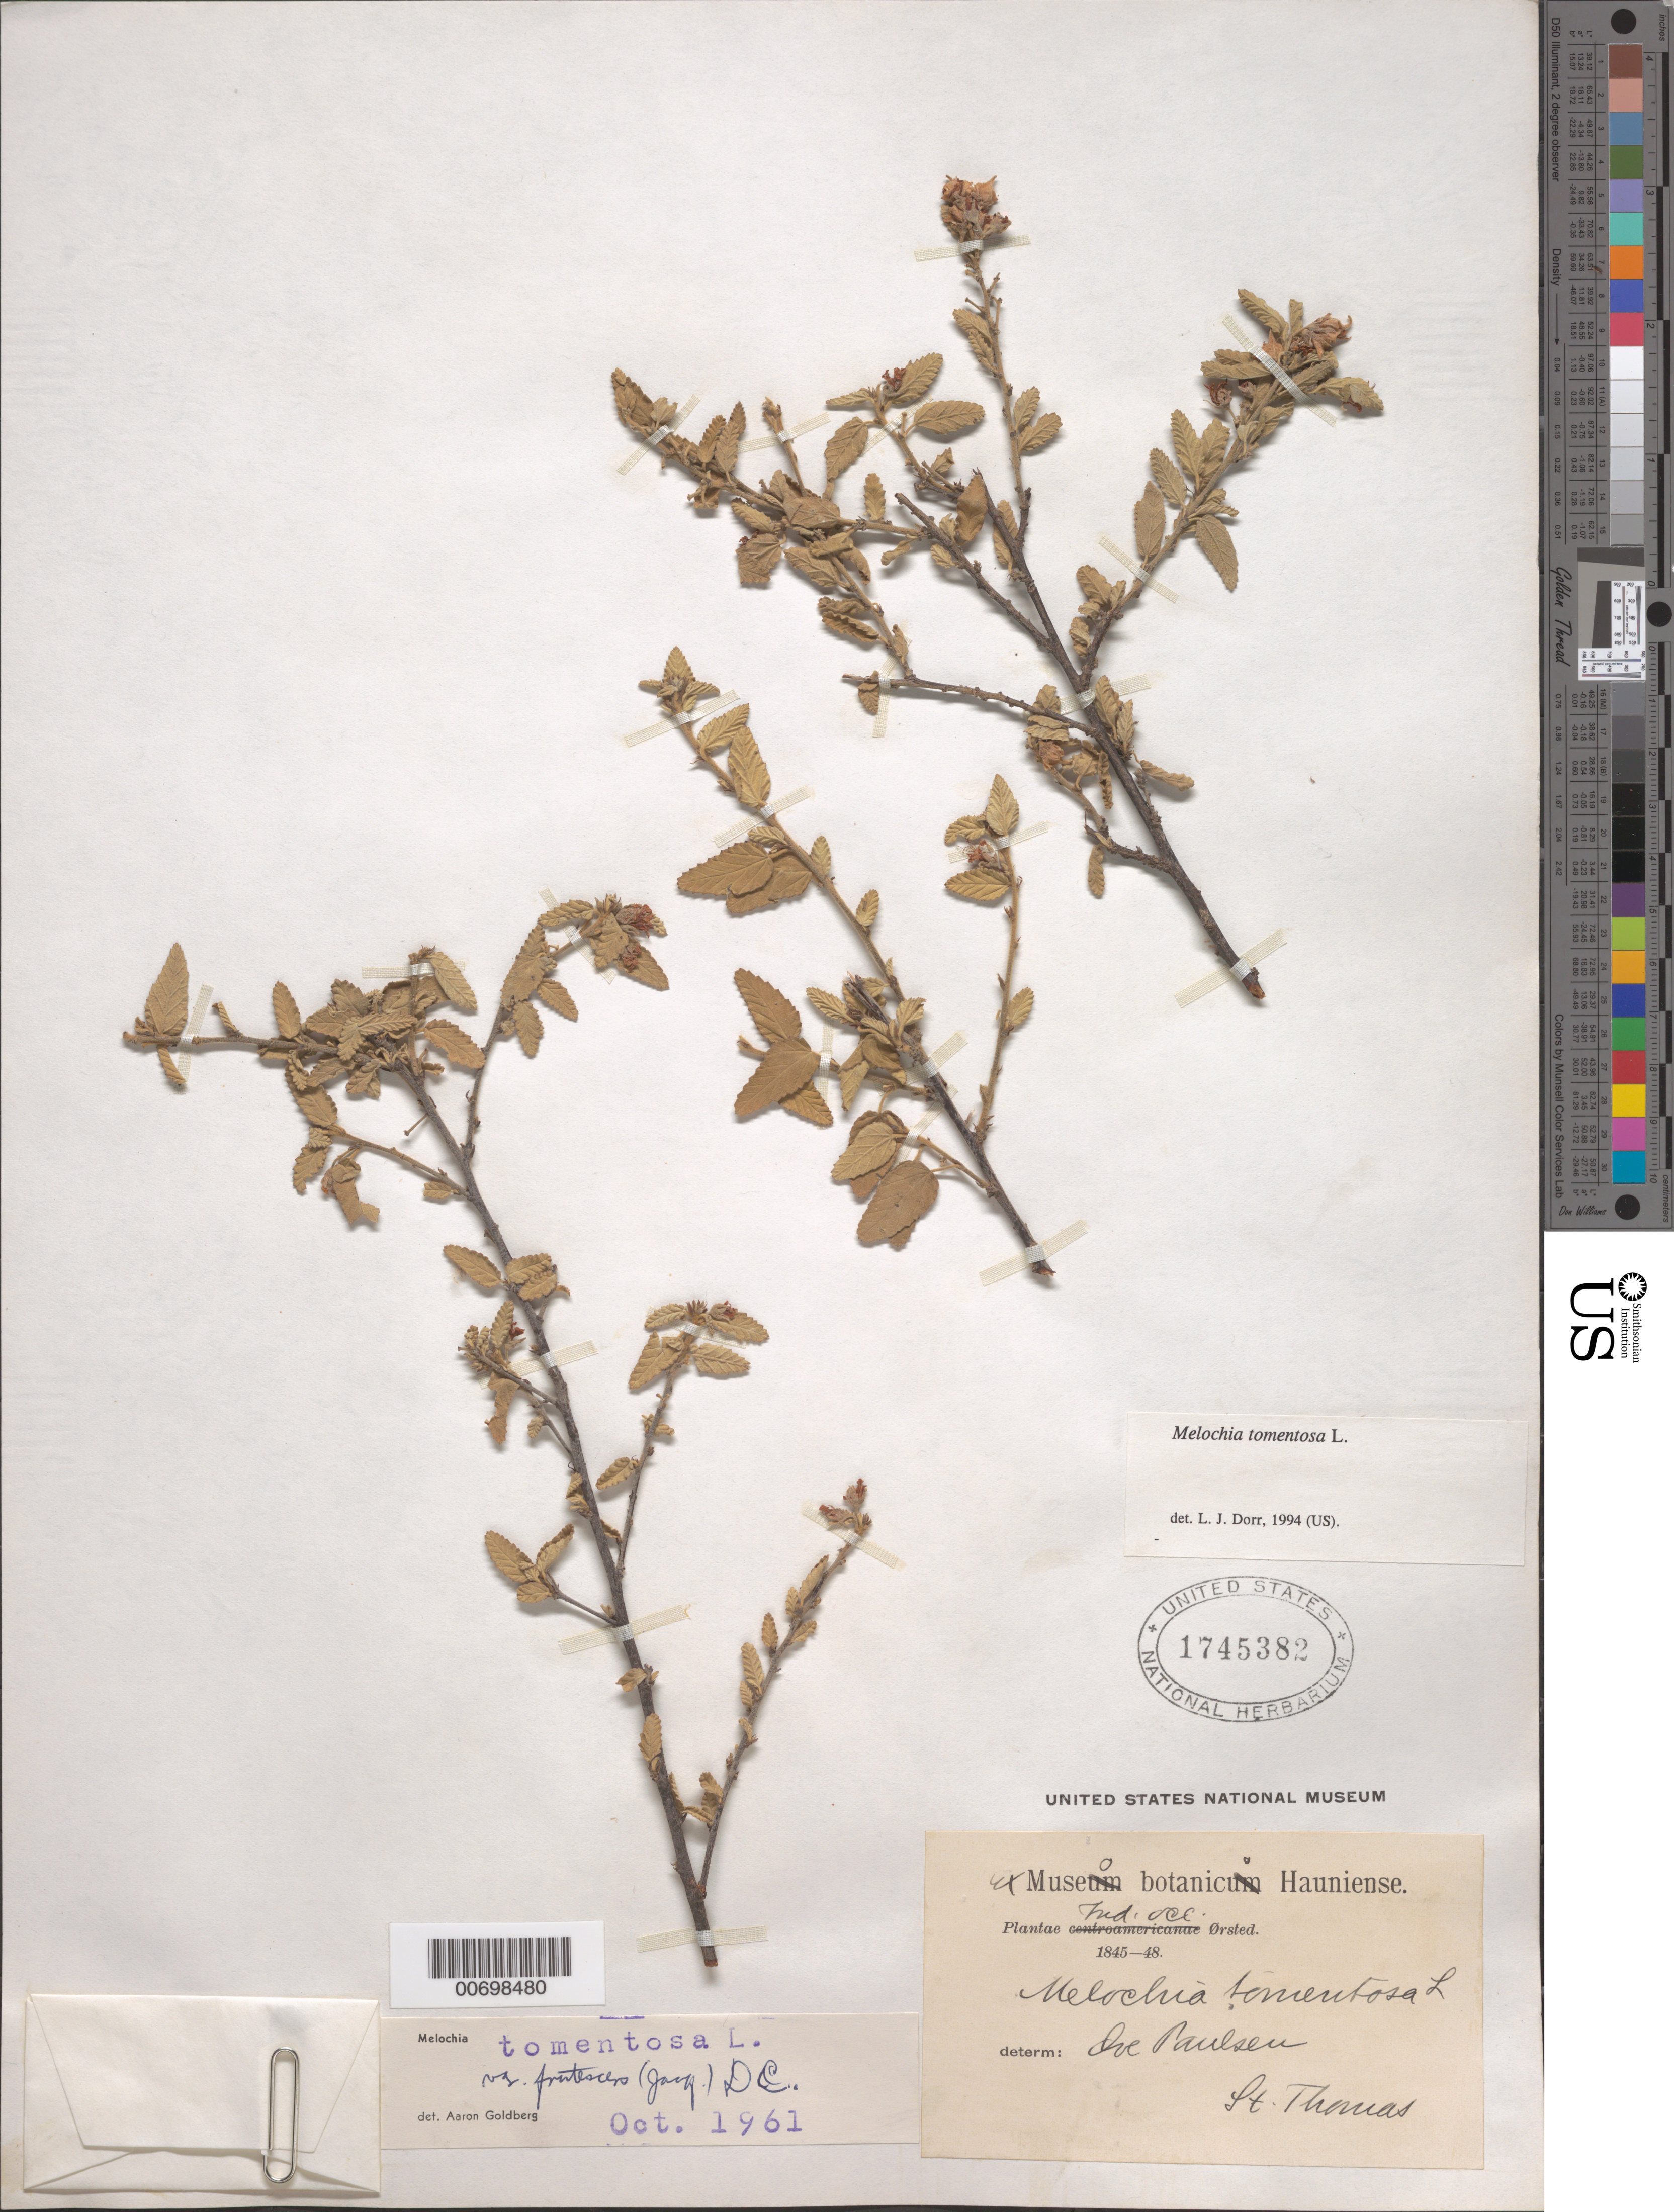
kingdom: Plantae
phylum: Tracheophyta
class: Magnoliopsida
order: Malvales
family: Malvaceae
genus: Melochia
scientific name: Melochia tomentosa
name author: L.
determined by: Paulsen, O.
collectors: A. S. Oersted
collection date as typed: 1845 to -- --- 1848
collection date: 1845/1848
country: U.S. Virgin Islands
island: St. Thomas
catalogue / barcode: US 1745382